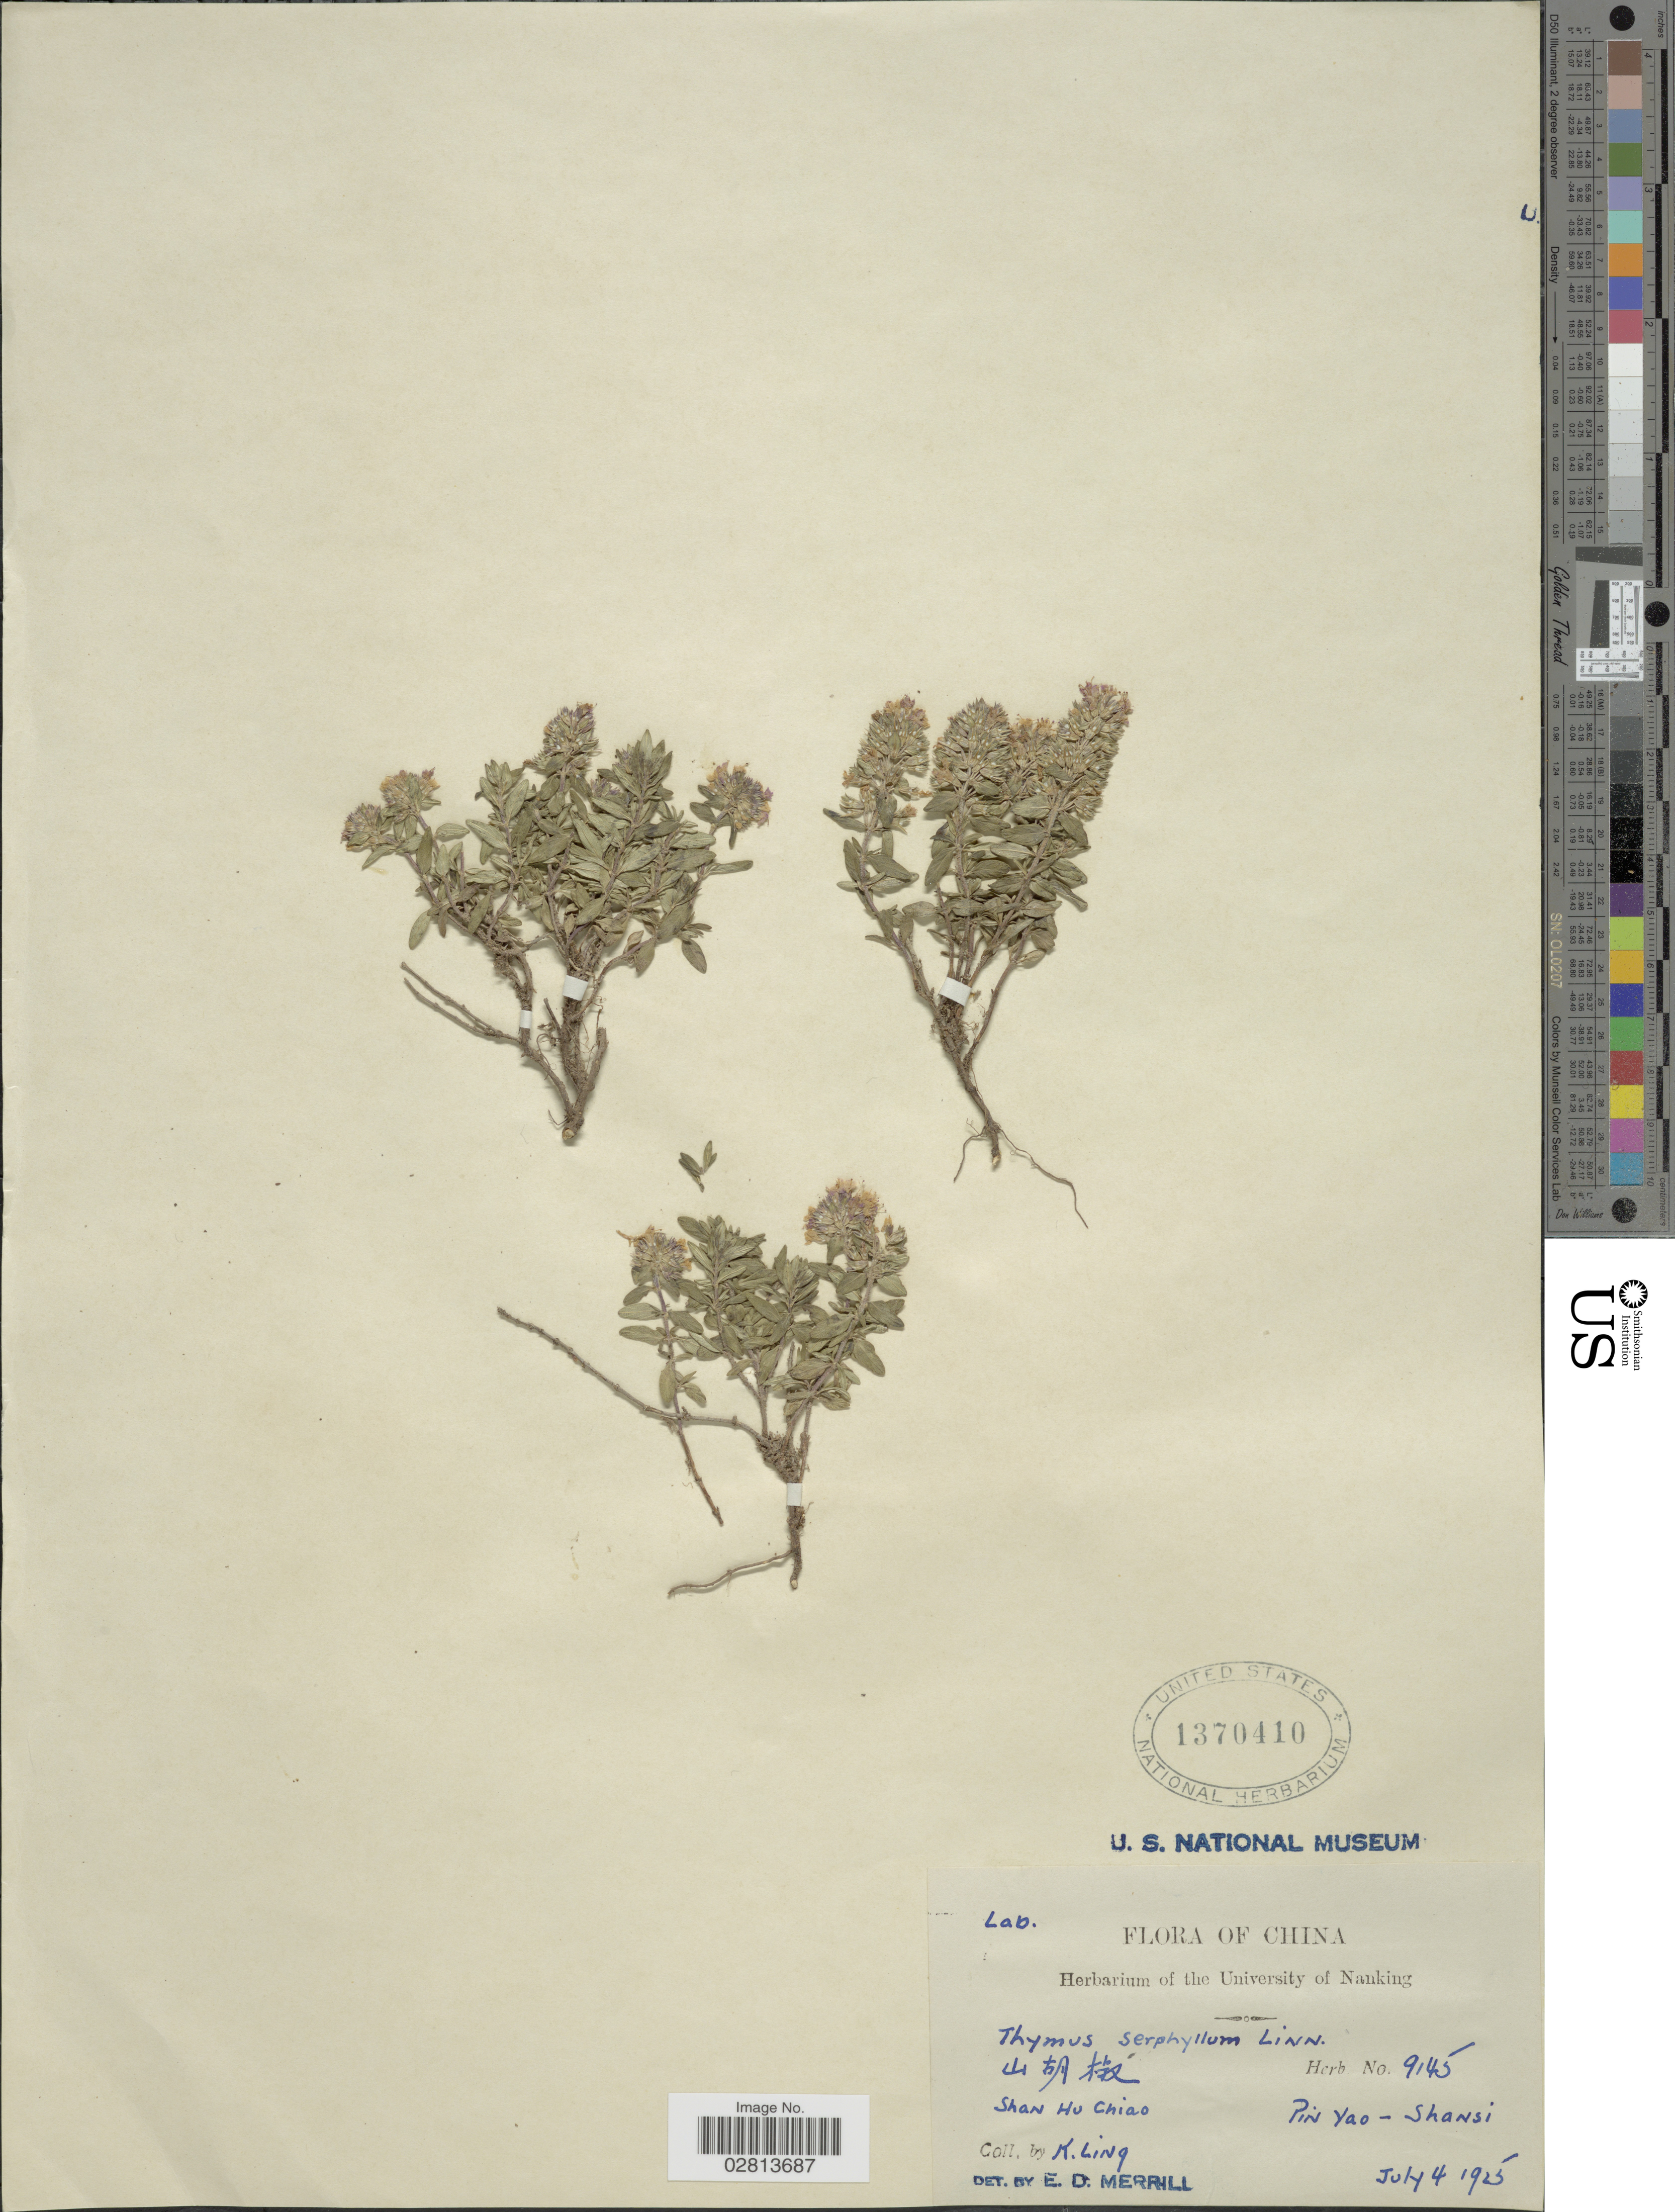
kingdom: Plantae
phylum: Tracheophyta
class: Magnoliopsida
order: Lamiales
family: Lamiaceae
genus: Thymus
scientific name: Thymus serpyllum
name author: L.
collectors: K. Ling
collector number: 9145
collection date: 1925-07-04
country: China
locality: Shan Hu Chiao, Pin Yao-Shansi.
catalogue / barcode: US 1370410